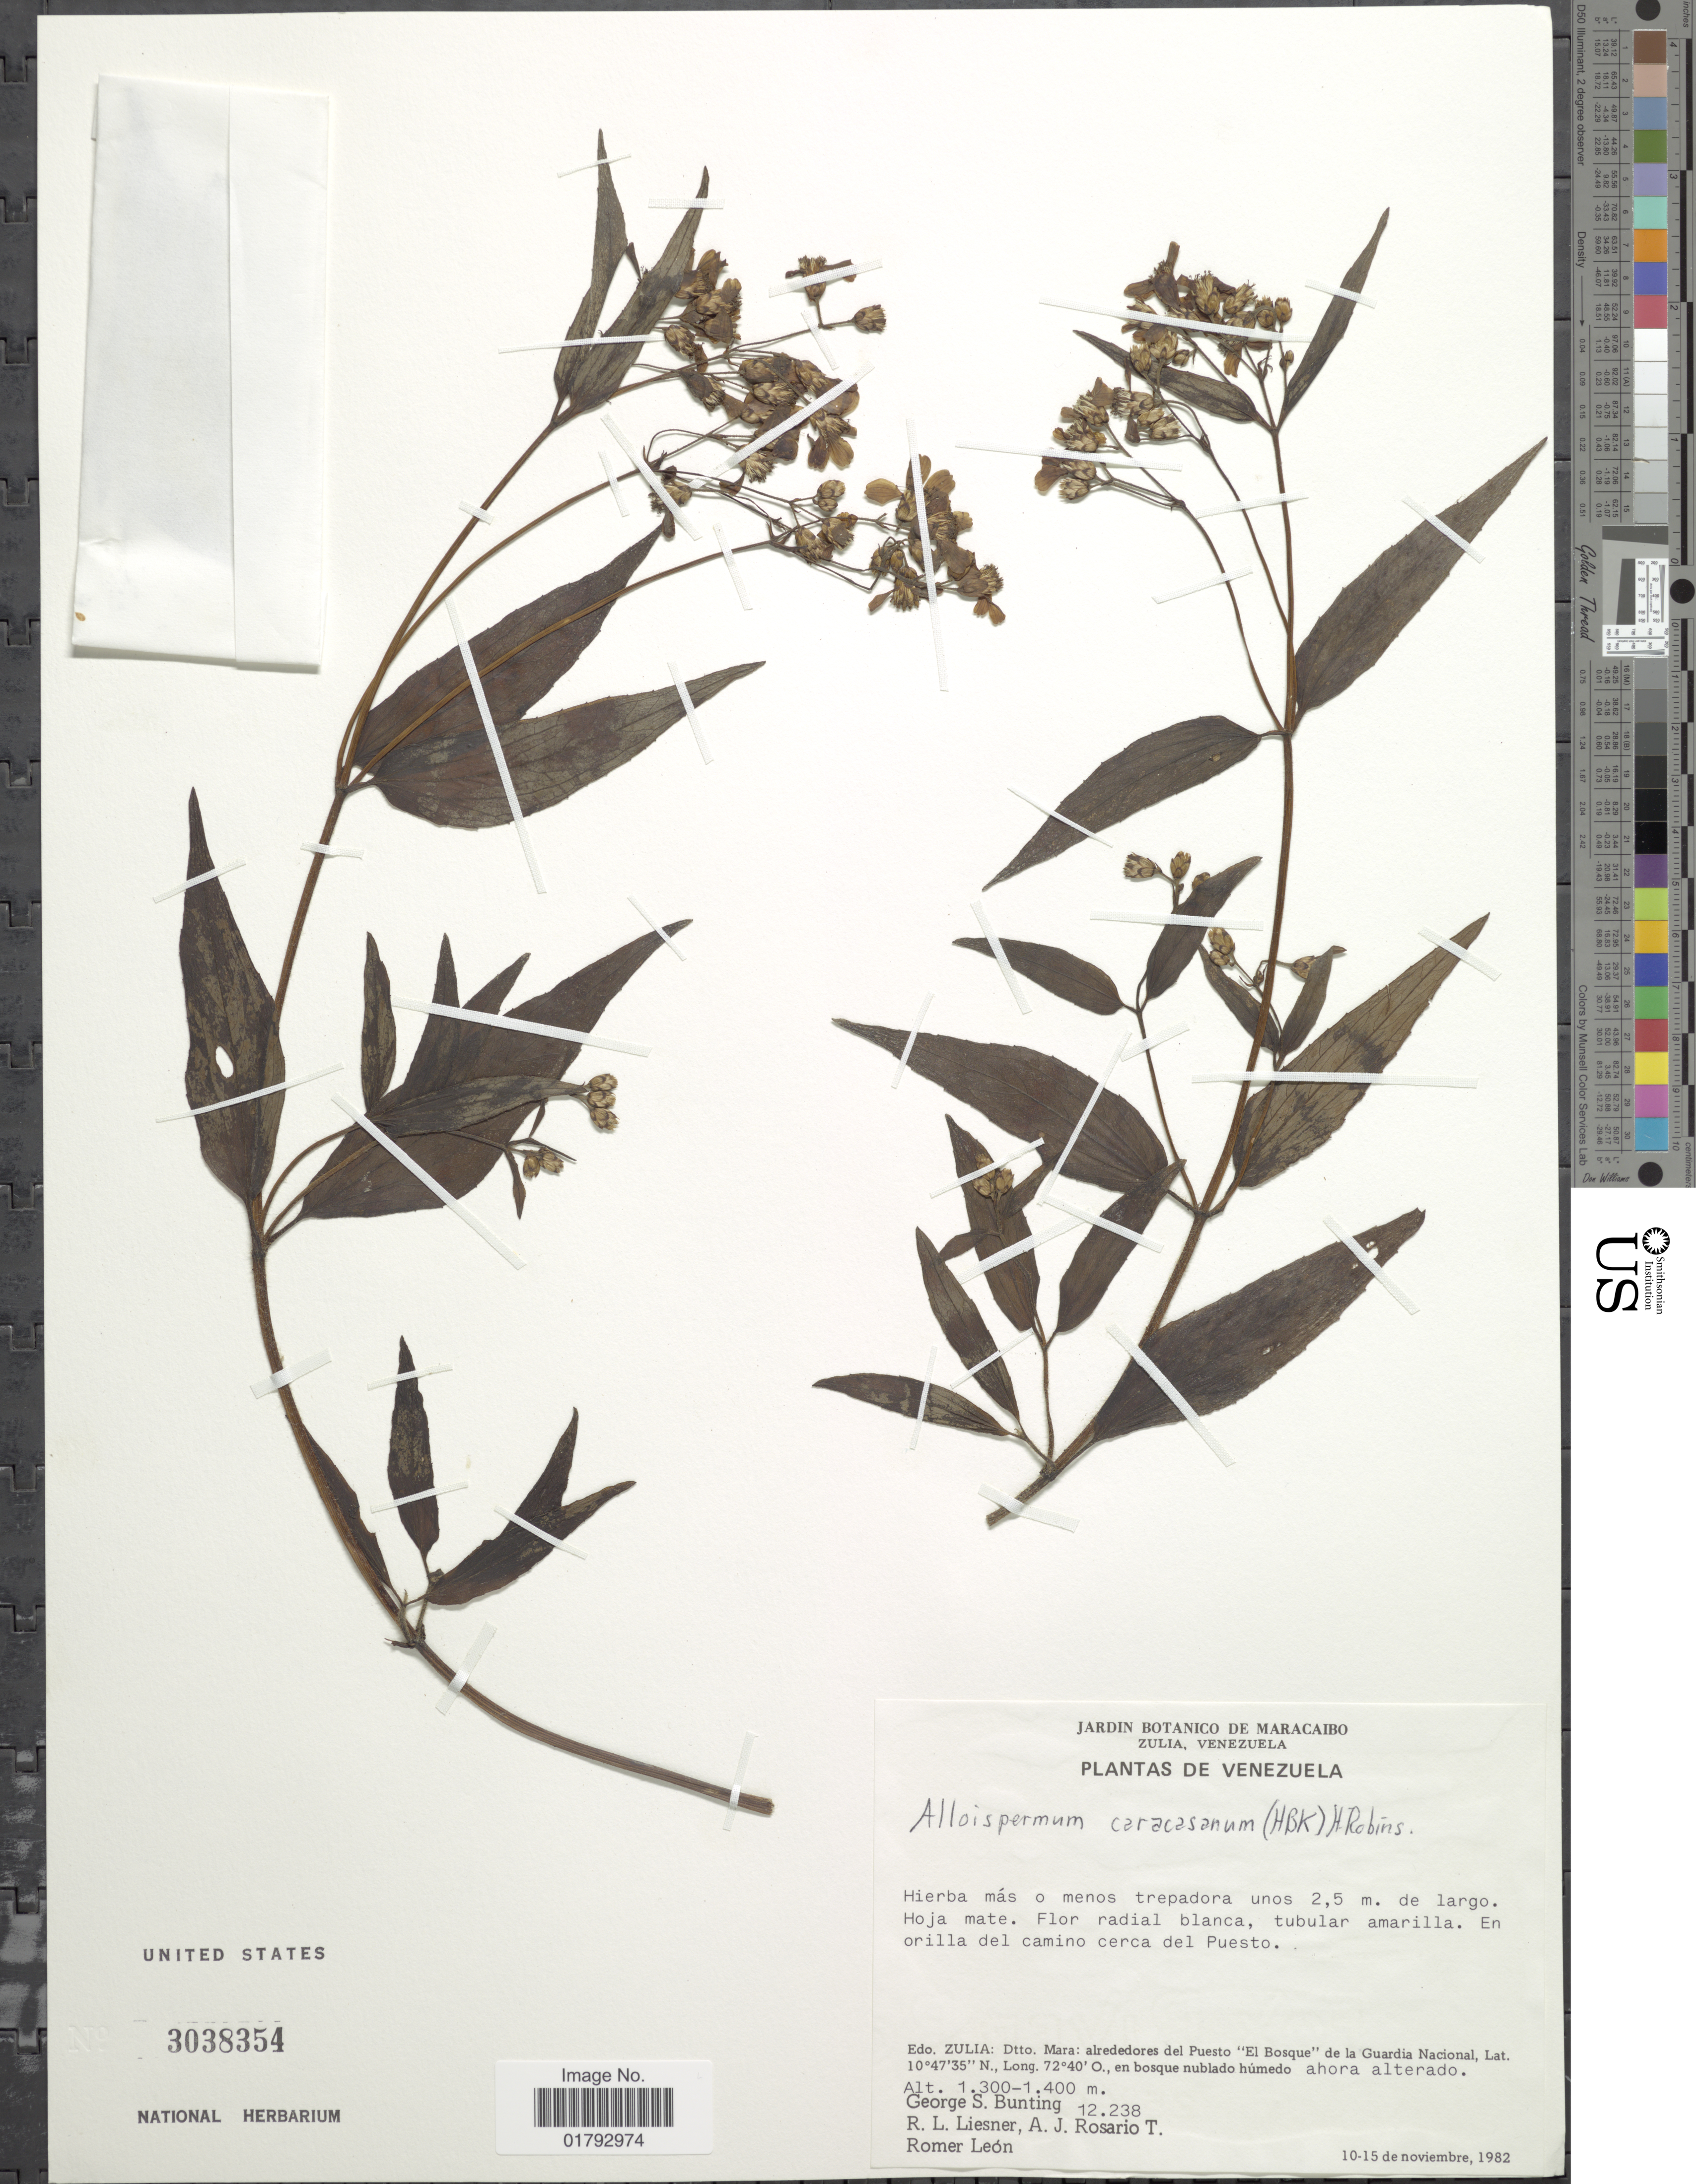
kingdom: Plantae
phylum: Tracheophyta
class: Magnoliopsida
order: Asterales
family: Asteraceae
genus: Alloispermum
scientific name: Alloispermum caracasanum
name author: (Kunth) H. Rob.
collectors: G. S. Bunting, R. L. Liesner, A. Rosario T. & R. A. León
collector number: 12238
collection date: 1982-11-10/1982-11-15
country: Venezuela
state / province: Zulia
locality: Edo. Zulia: Dtto, Mara: alrededores del Puesto "El Bosque" de la Guardia Nacional.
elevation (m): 1300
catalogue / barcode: US 3038354